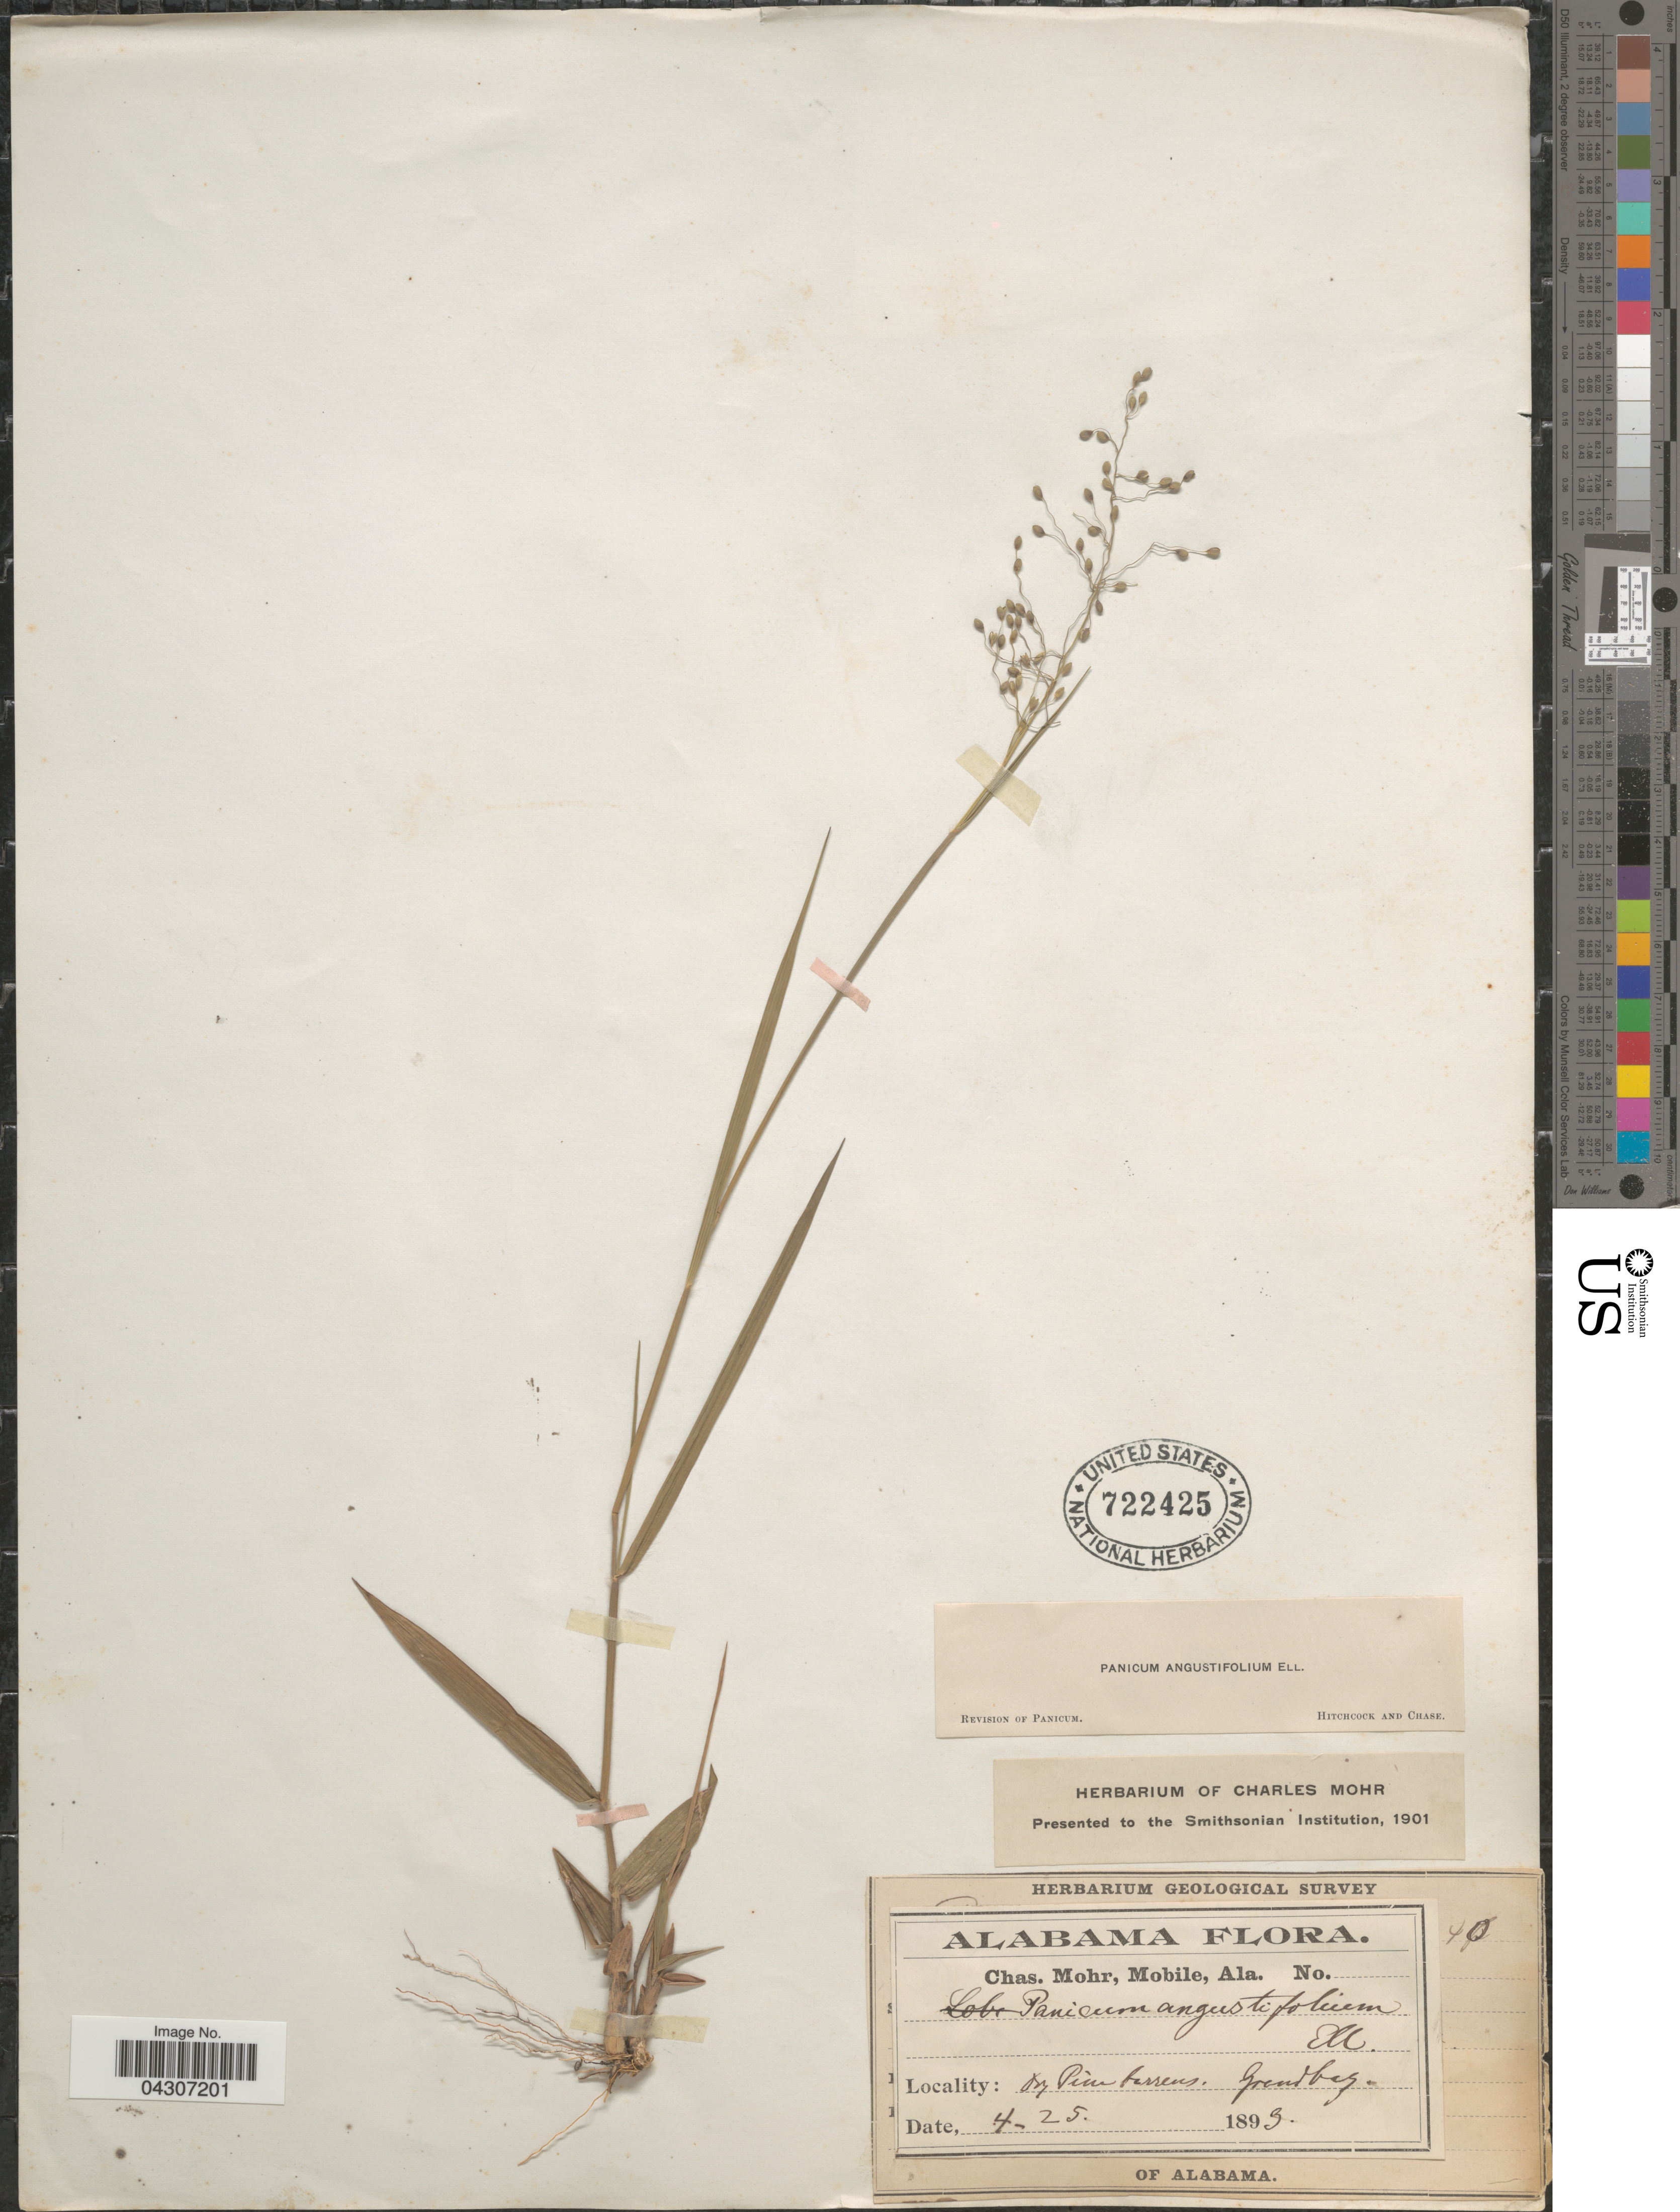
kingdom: Plantae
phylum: Tracheophyta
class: Liliopsida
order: Poales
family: Poaceae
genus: Dichanthelium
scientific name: Dichanthelium aciculare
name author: (Desv. ex Poir.) Gould & C.A. Clark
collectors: Mohr, C. T. (herbarium)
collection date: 1893-04-25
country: United States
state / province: Alabama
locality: Dry pine barrens, ground bog.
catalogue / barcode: US 722425